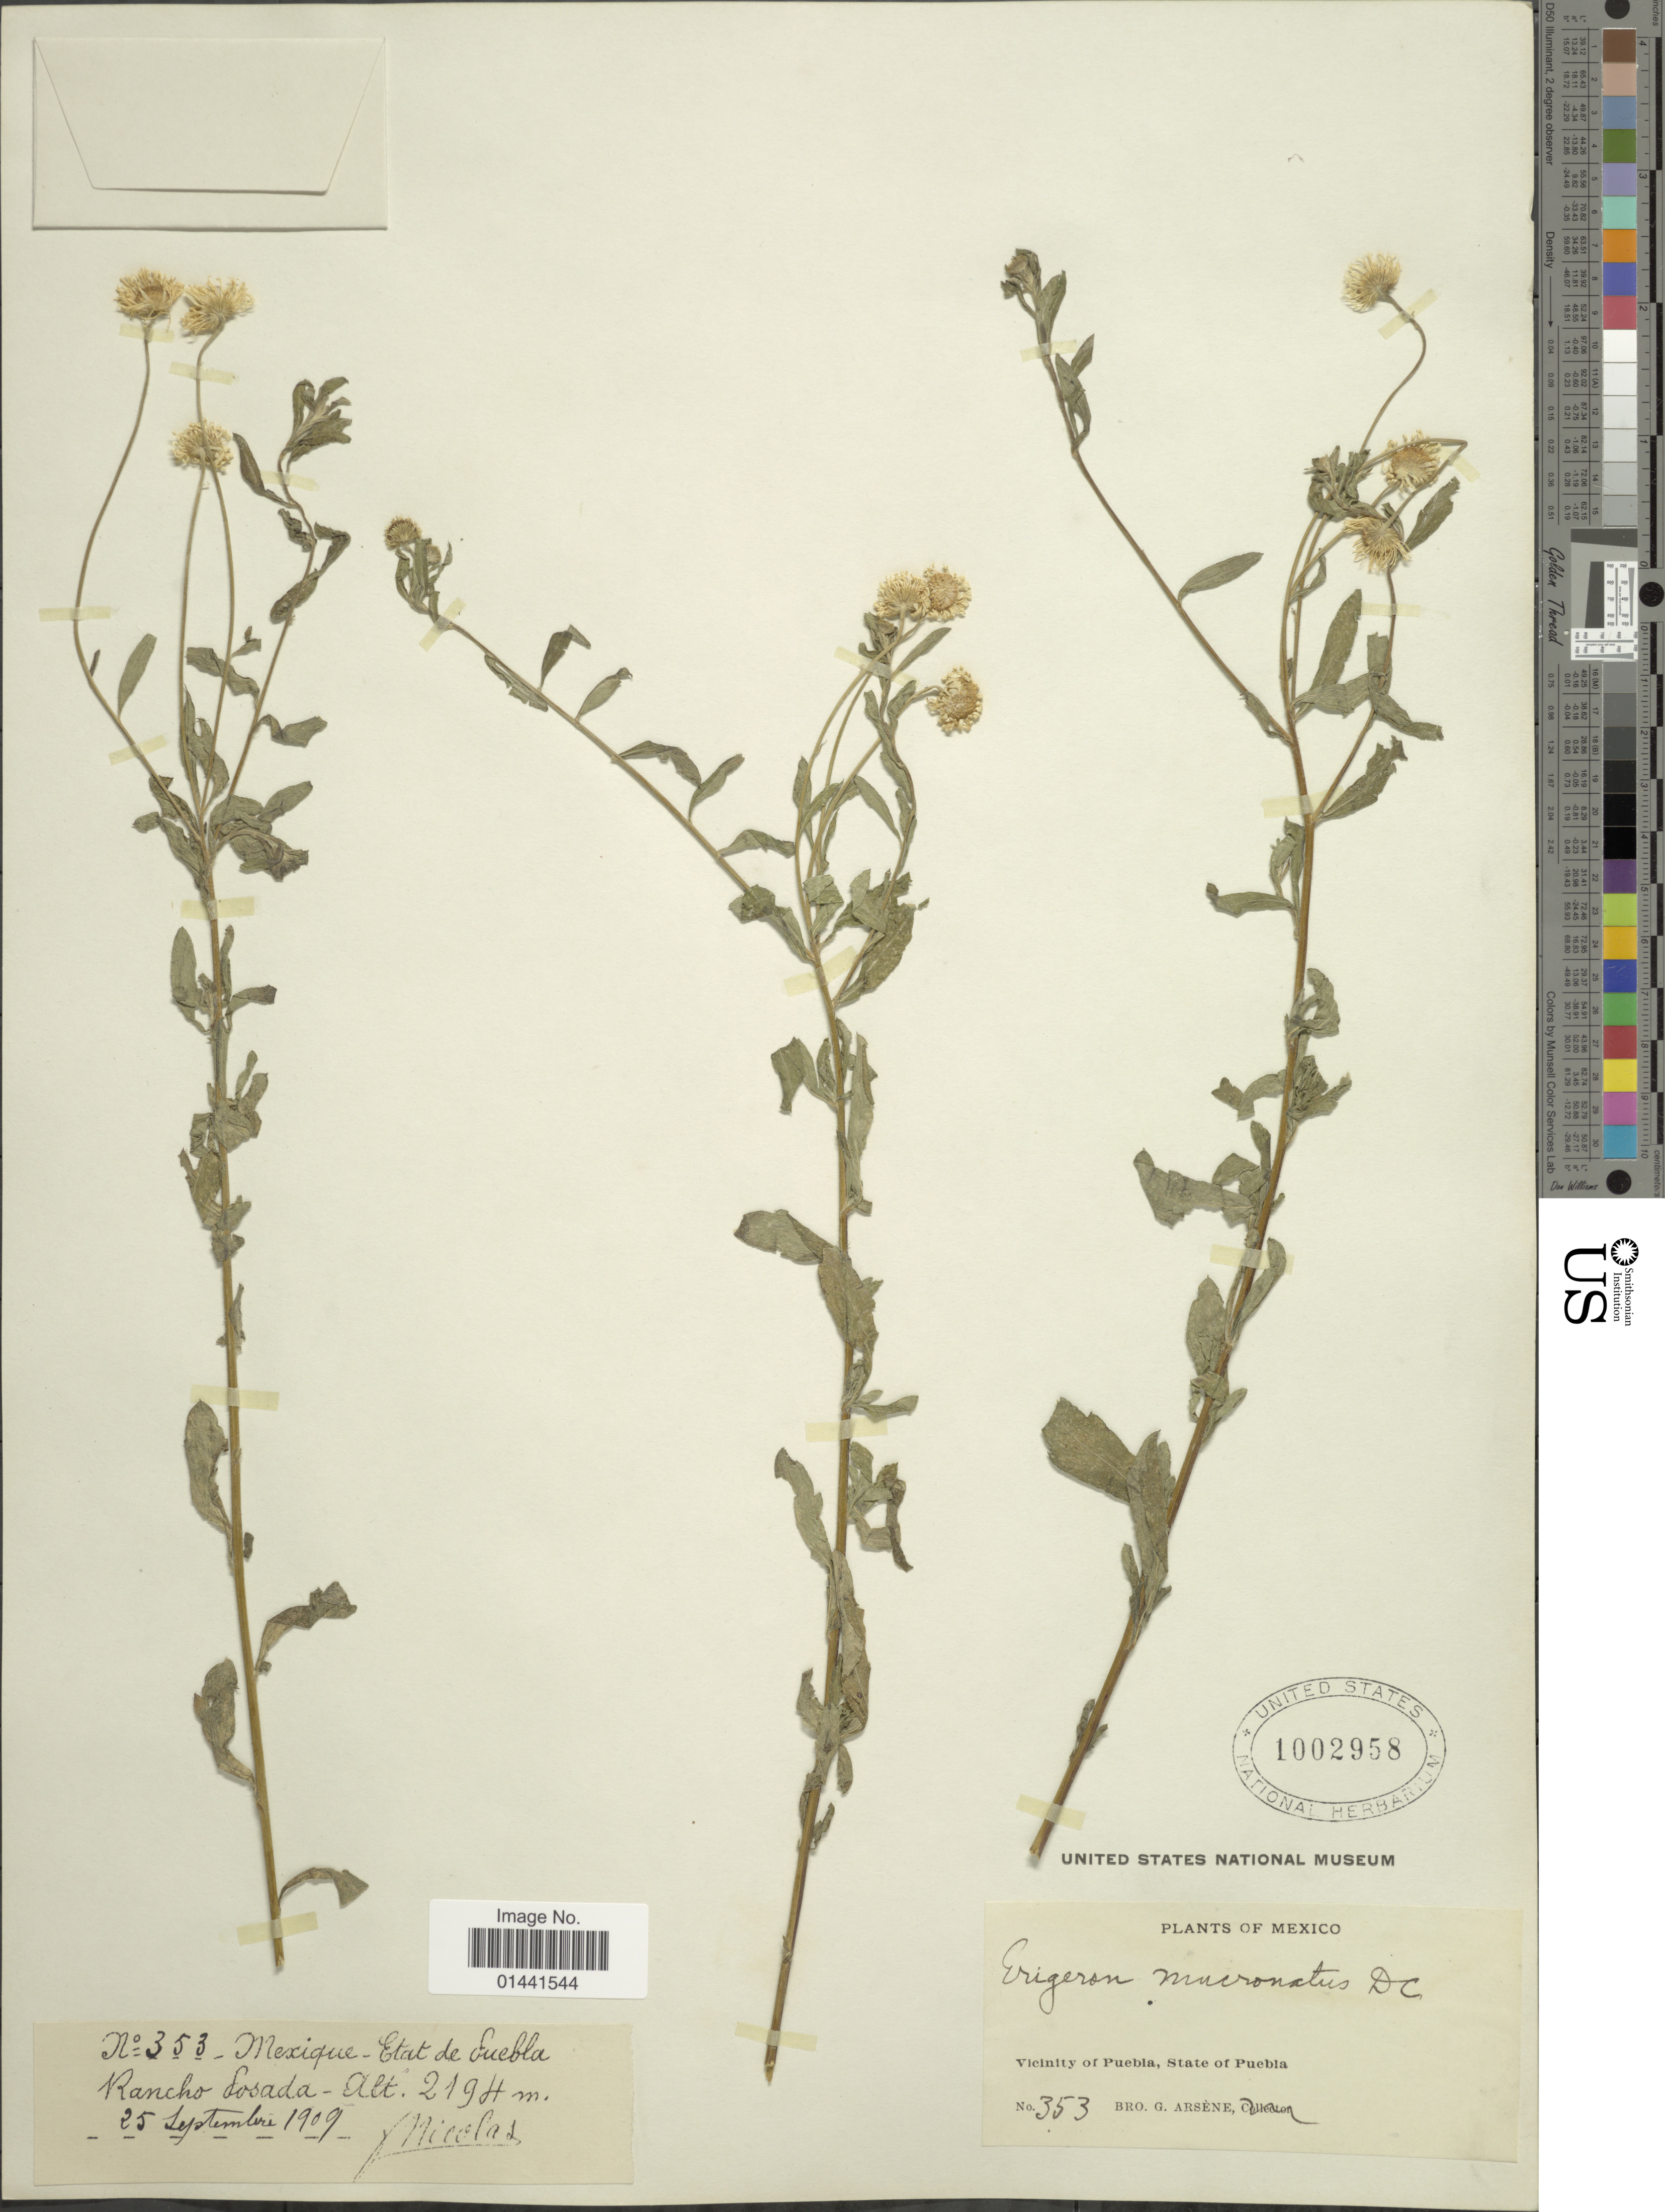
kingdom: Plantae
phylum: Tracheophyta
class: Magnoliopsida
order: Asterales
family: Asteraceae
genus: Erigeron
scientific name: Erigeron karvinskianus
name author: DC.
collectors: Bro. G. Arsène & F. Nicolas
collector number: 353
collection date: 1909-09-25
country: Mexico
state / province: Puebla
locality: Rancho Losada, Vicinity of Puebla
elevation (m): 669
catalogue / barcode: US 1002958